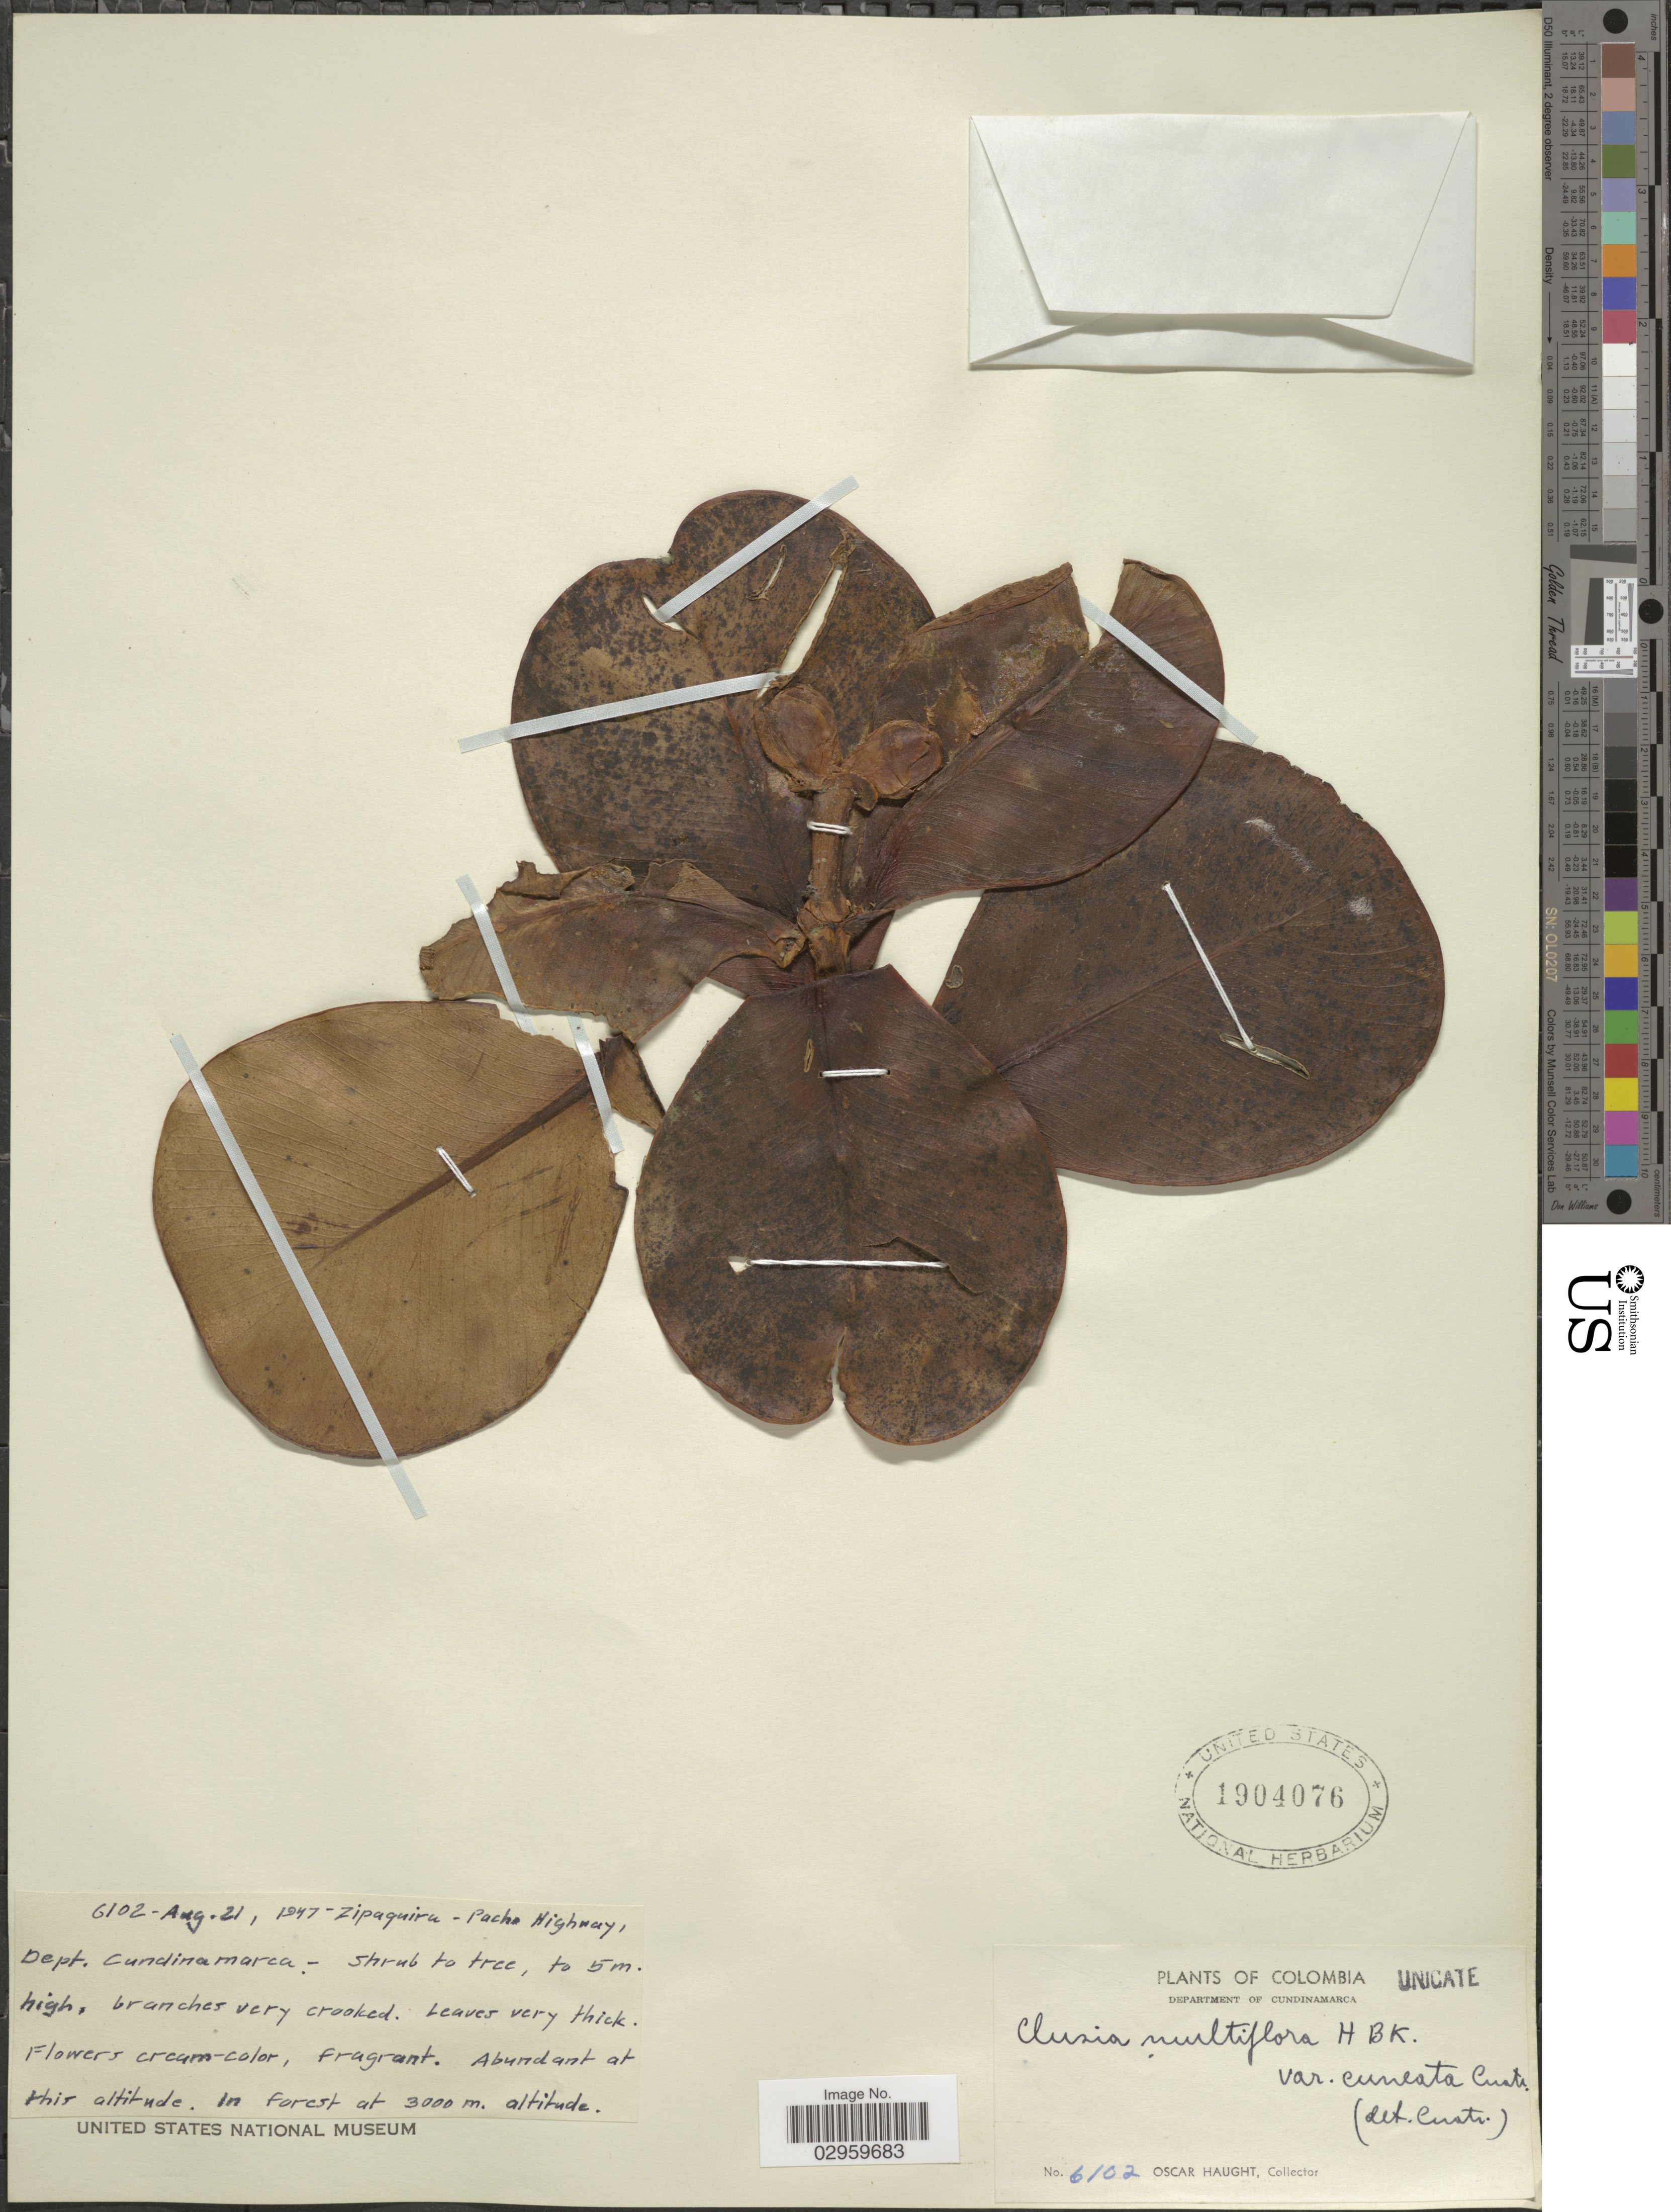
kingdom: Plantae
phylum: Tracheophyta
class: Magnoliopsida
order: Malpighiales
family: Clusiaceae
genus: Clusia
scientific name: Clusia multiflora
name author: Kunth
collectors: O. L. Haught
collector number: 6102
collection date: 1947-08-21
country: Colombia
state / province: Cundinamarca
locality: Zipaquira - Pacho Highway, Department of Cundinamarca.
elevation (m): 300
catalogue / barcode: US 1904076